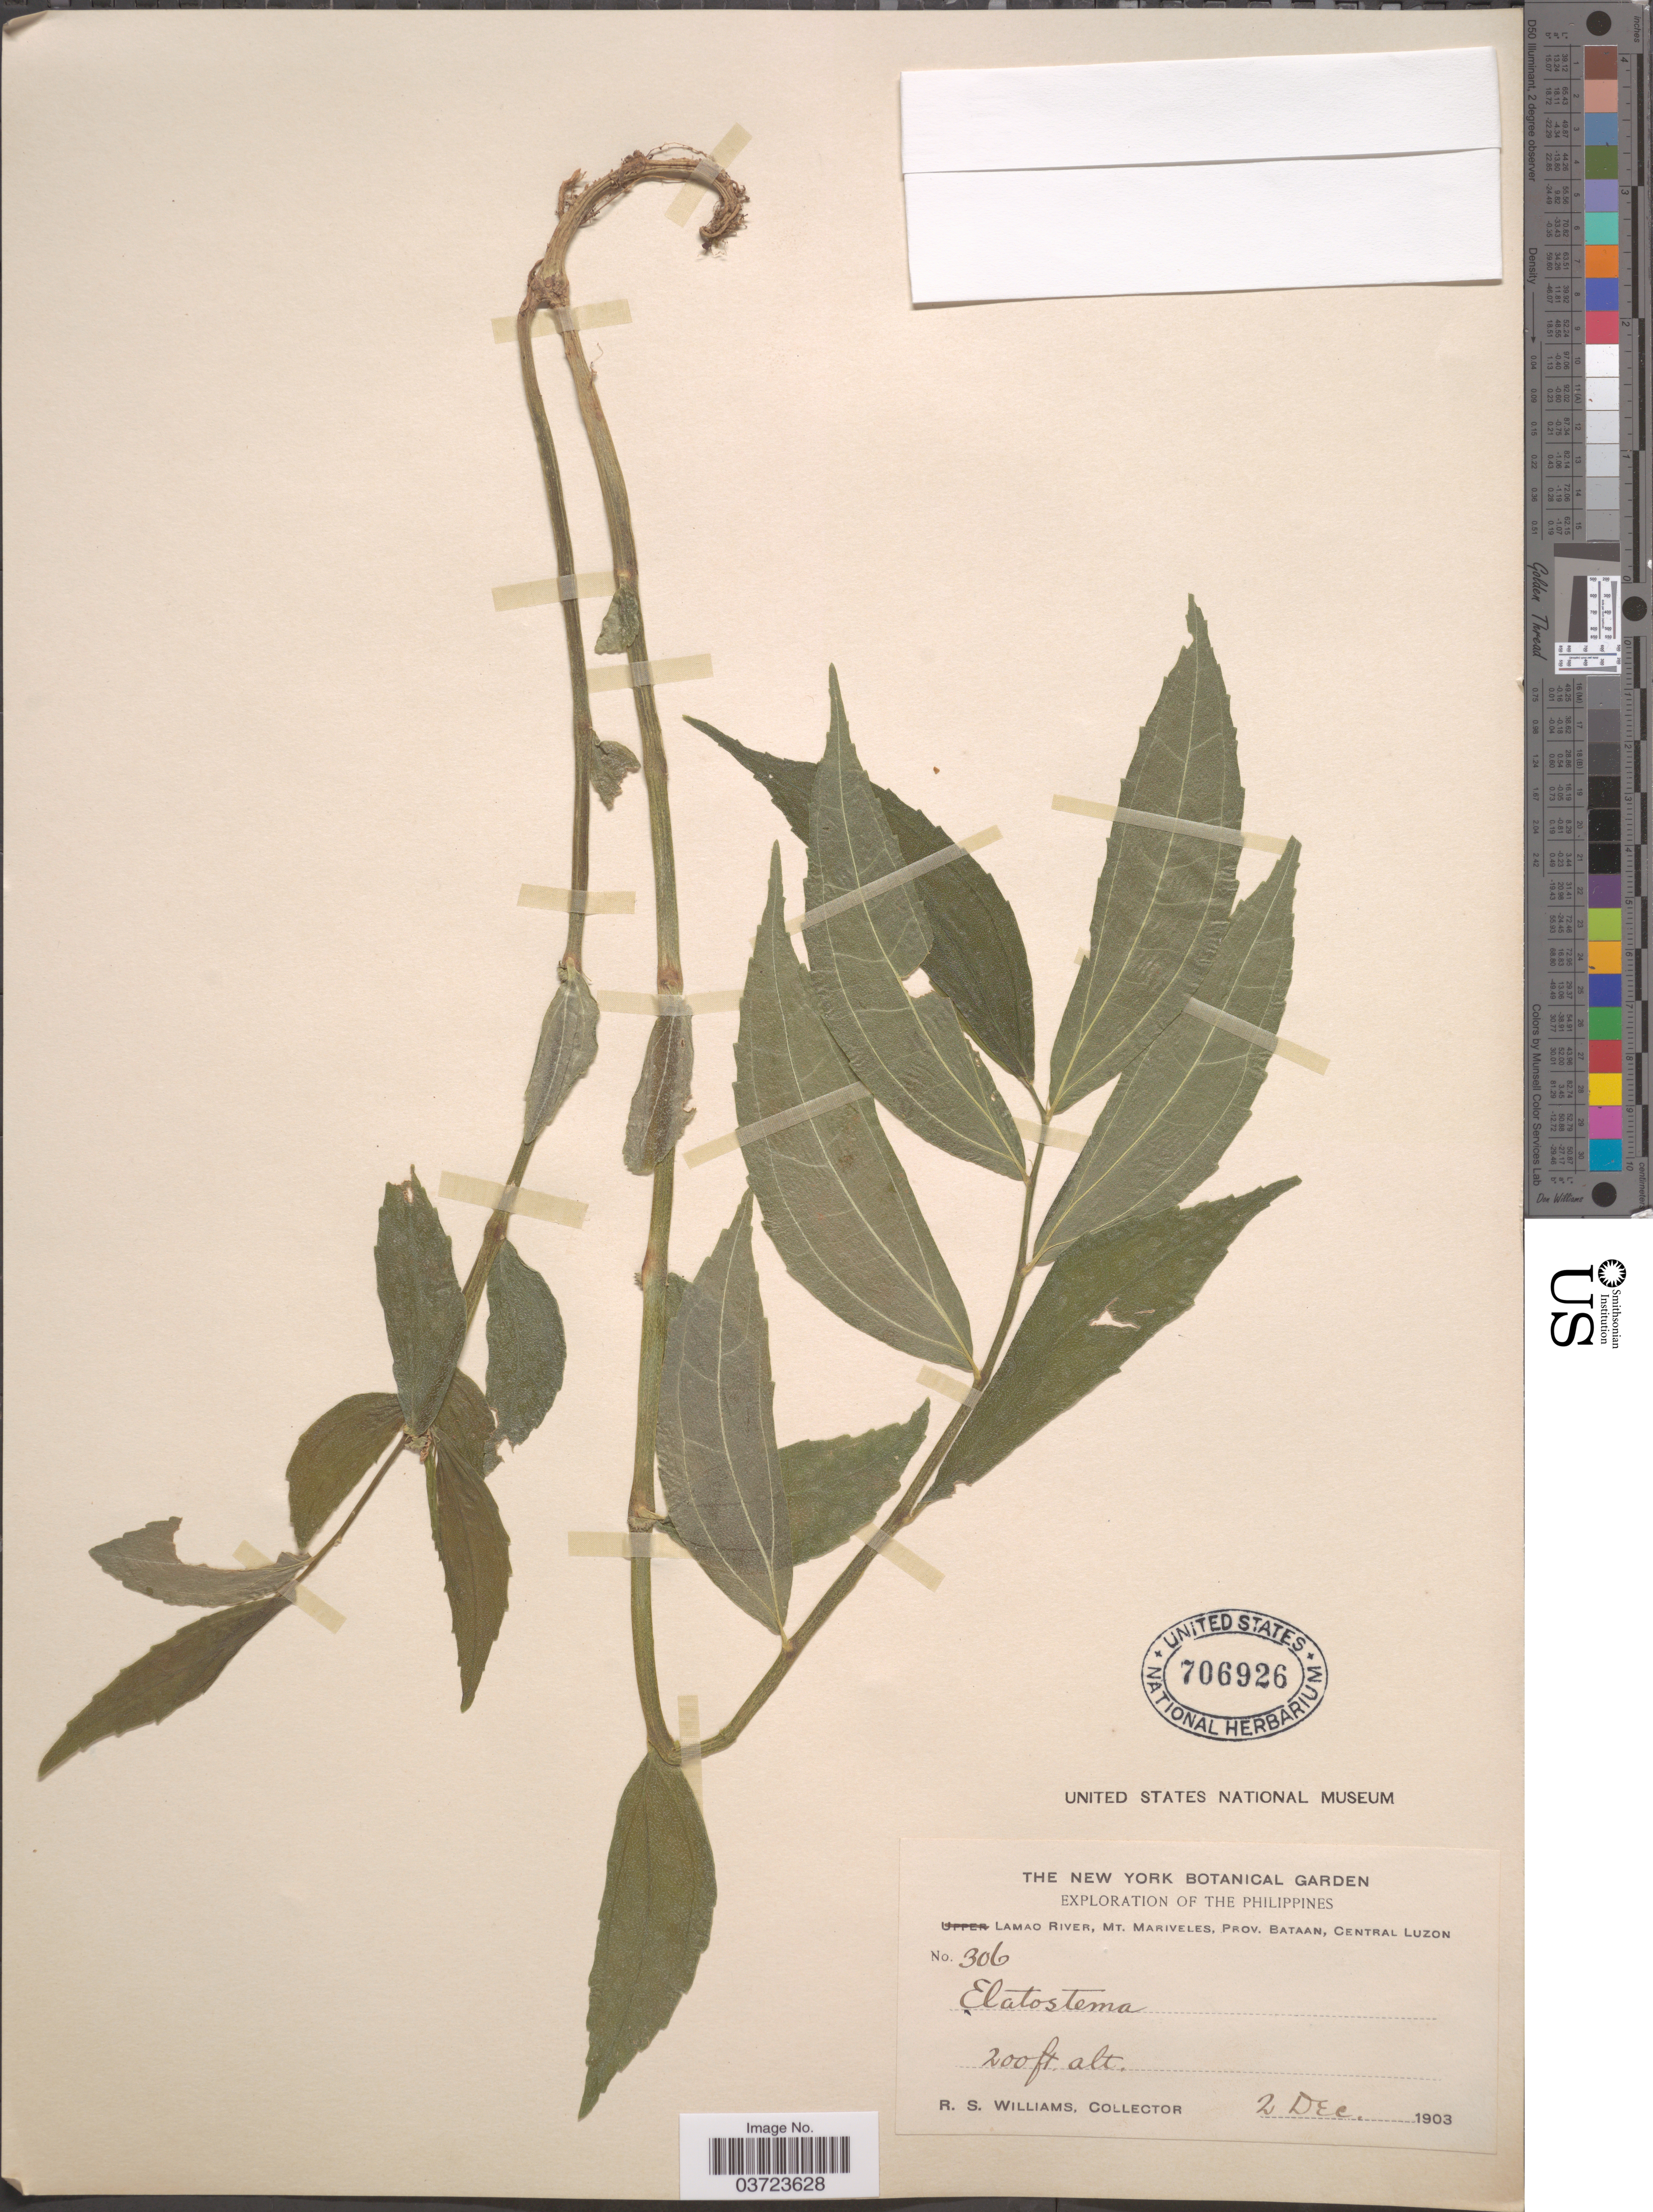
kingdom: Plantae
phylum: Tracheophyta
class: Magnoliopsida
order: Rosales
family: Urticaceae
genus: Elatostema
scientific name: Elatostema sp.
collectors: R. S. Williams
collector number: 306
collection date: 1903-12-02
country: Philippines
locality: Lamao River, Mt. Mariveles, Prov. Bataan, Central Luzon.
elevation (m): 61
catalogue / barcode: US 706926